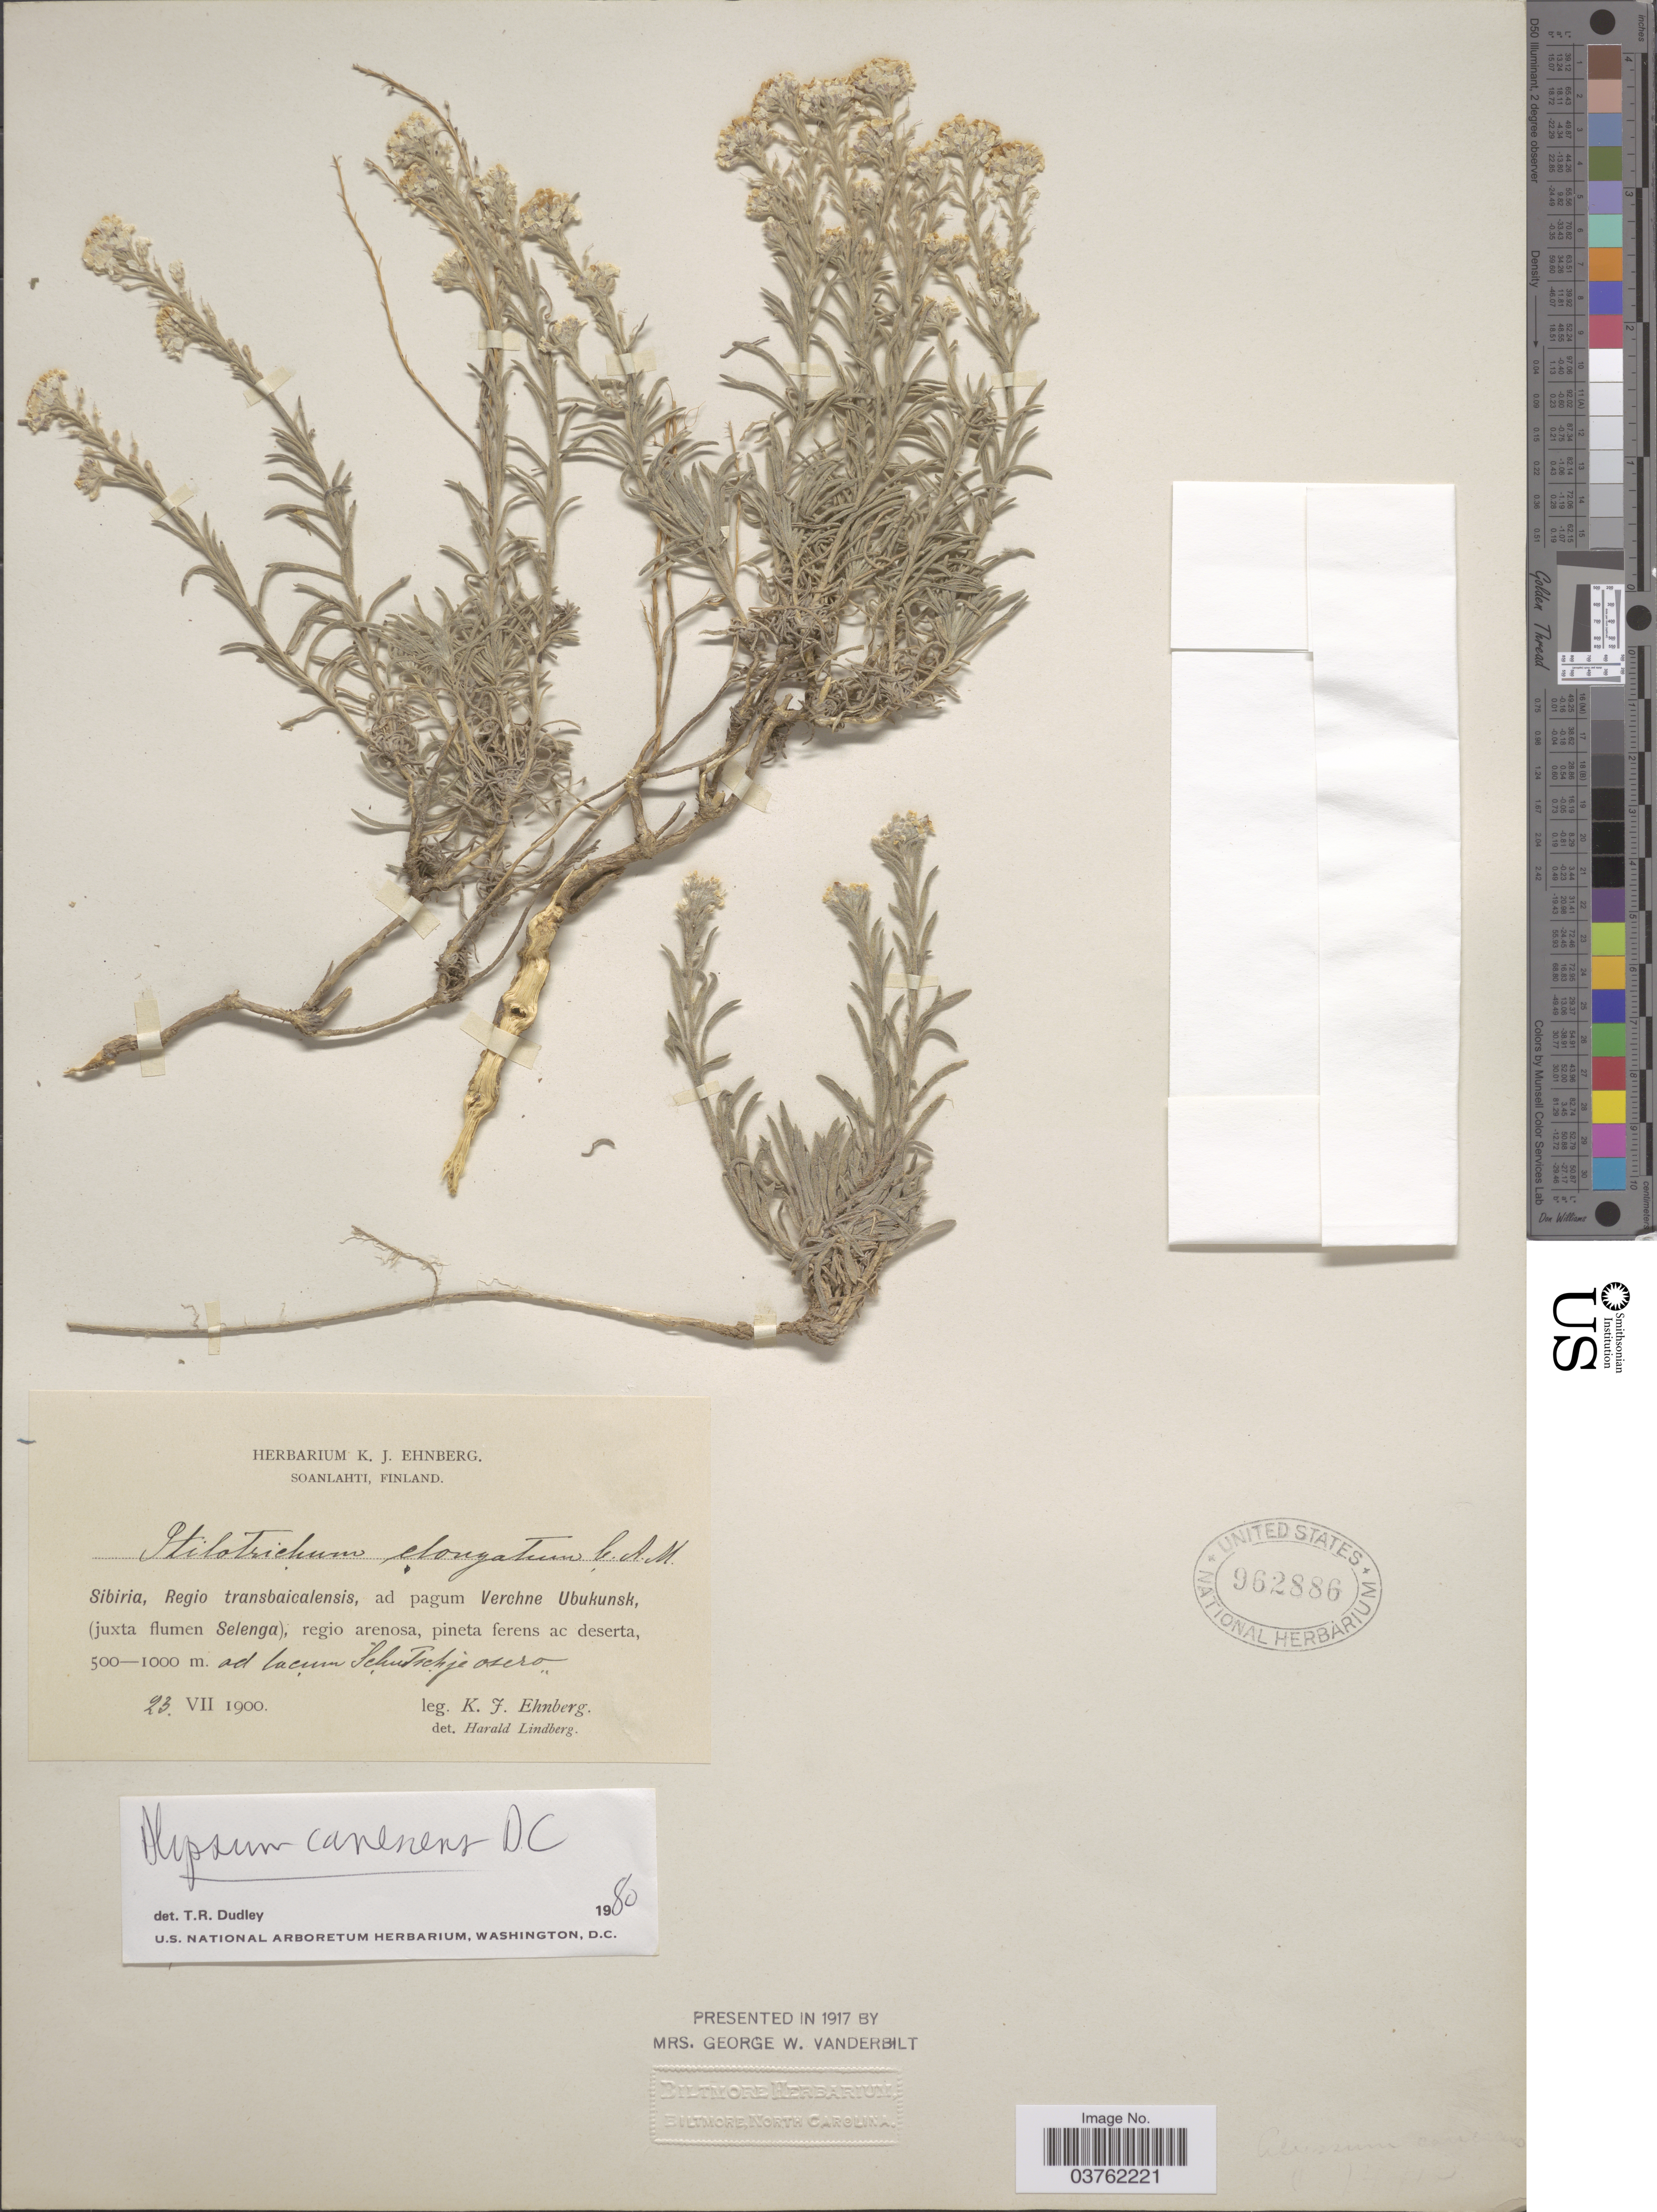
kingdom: Plantae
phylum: Tracheophyta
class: Magnoliopsida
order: Brassicales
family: Brassicaceae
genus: Alyssum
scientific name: Alyssum canescens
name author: DC.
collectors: K. Ehnberg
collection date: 1900-07-23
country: Russian Federation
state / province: Buryatia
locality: Sibiria, Regio transbaicalensis, ad pagum Verchne Ubukunsk, (juxta flumen Selenga), regio arenosa, pineta ferens ac deserta, ad lacum Schutschje osero.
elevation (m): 500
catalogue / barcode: US 962886